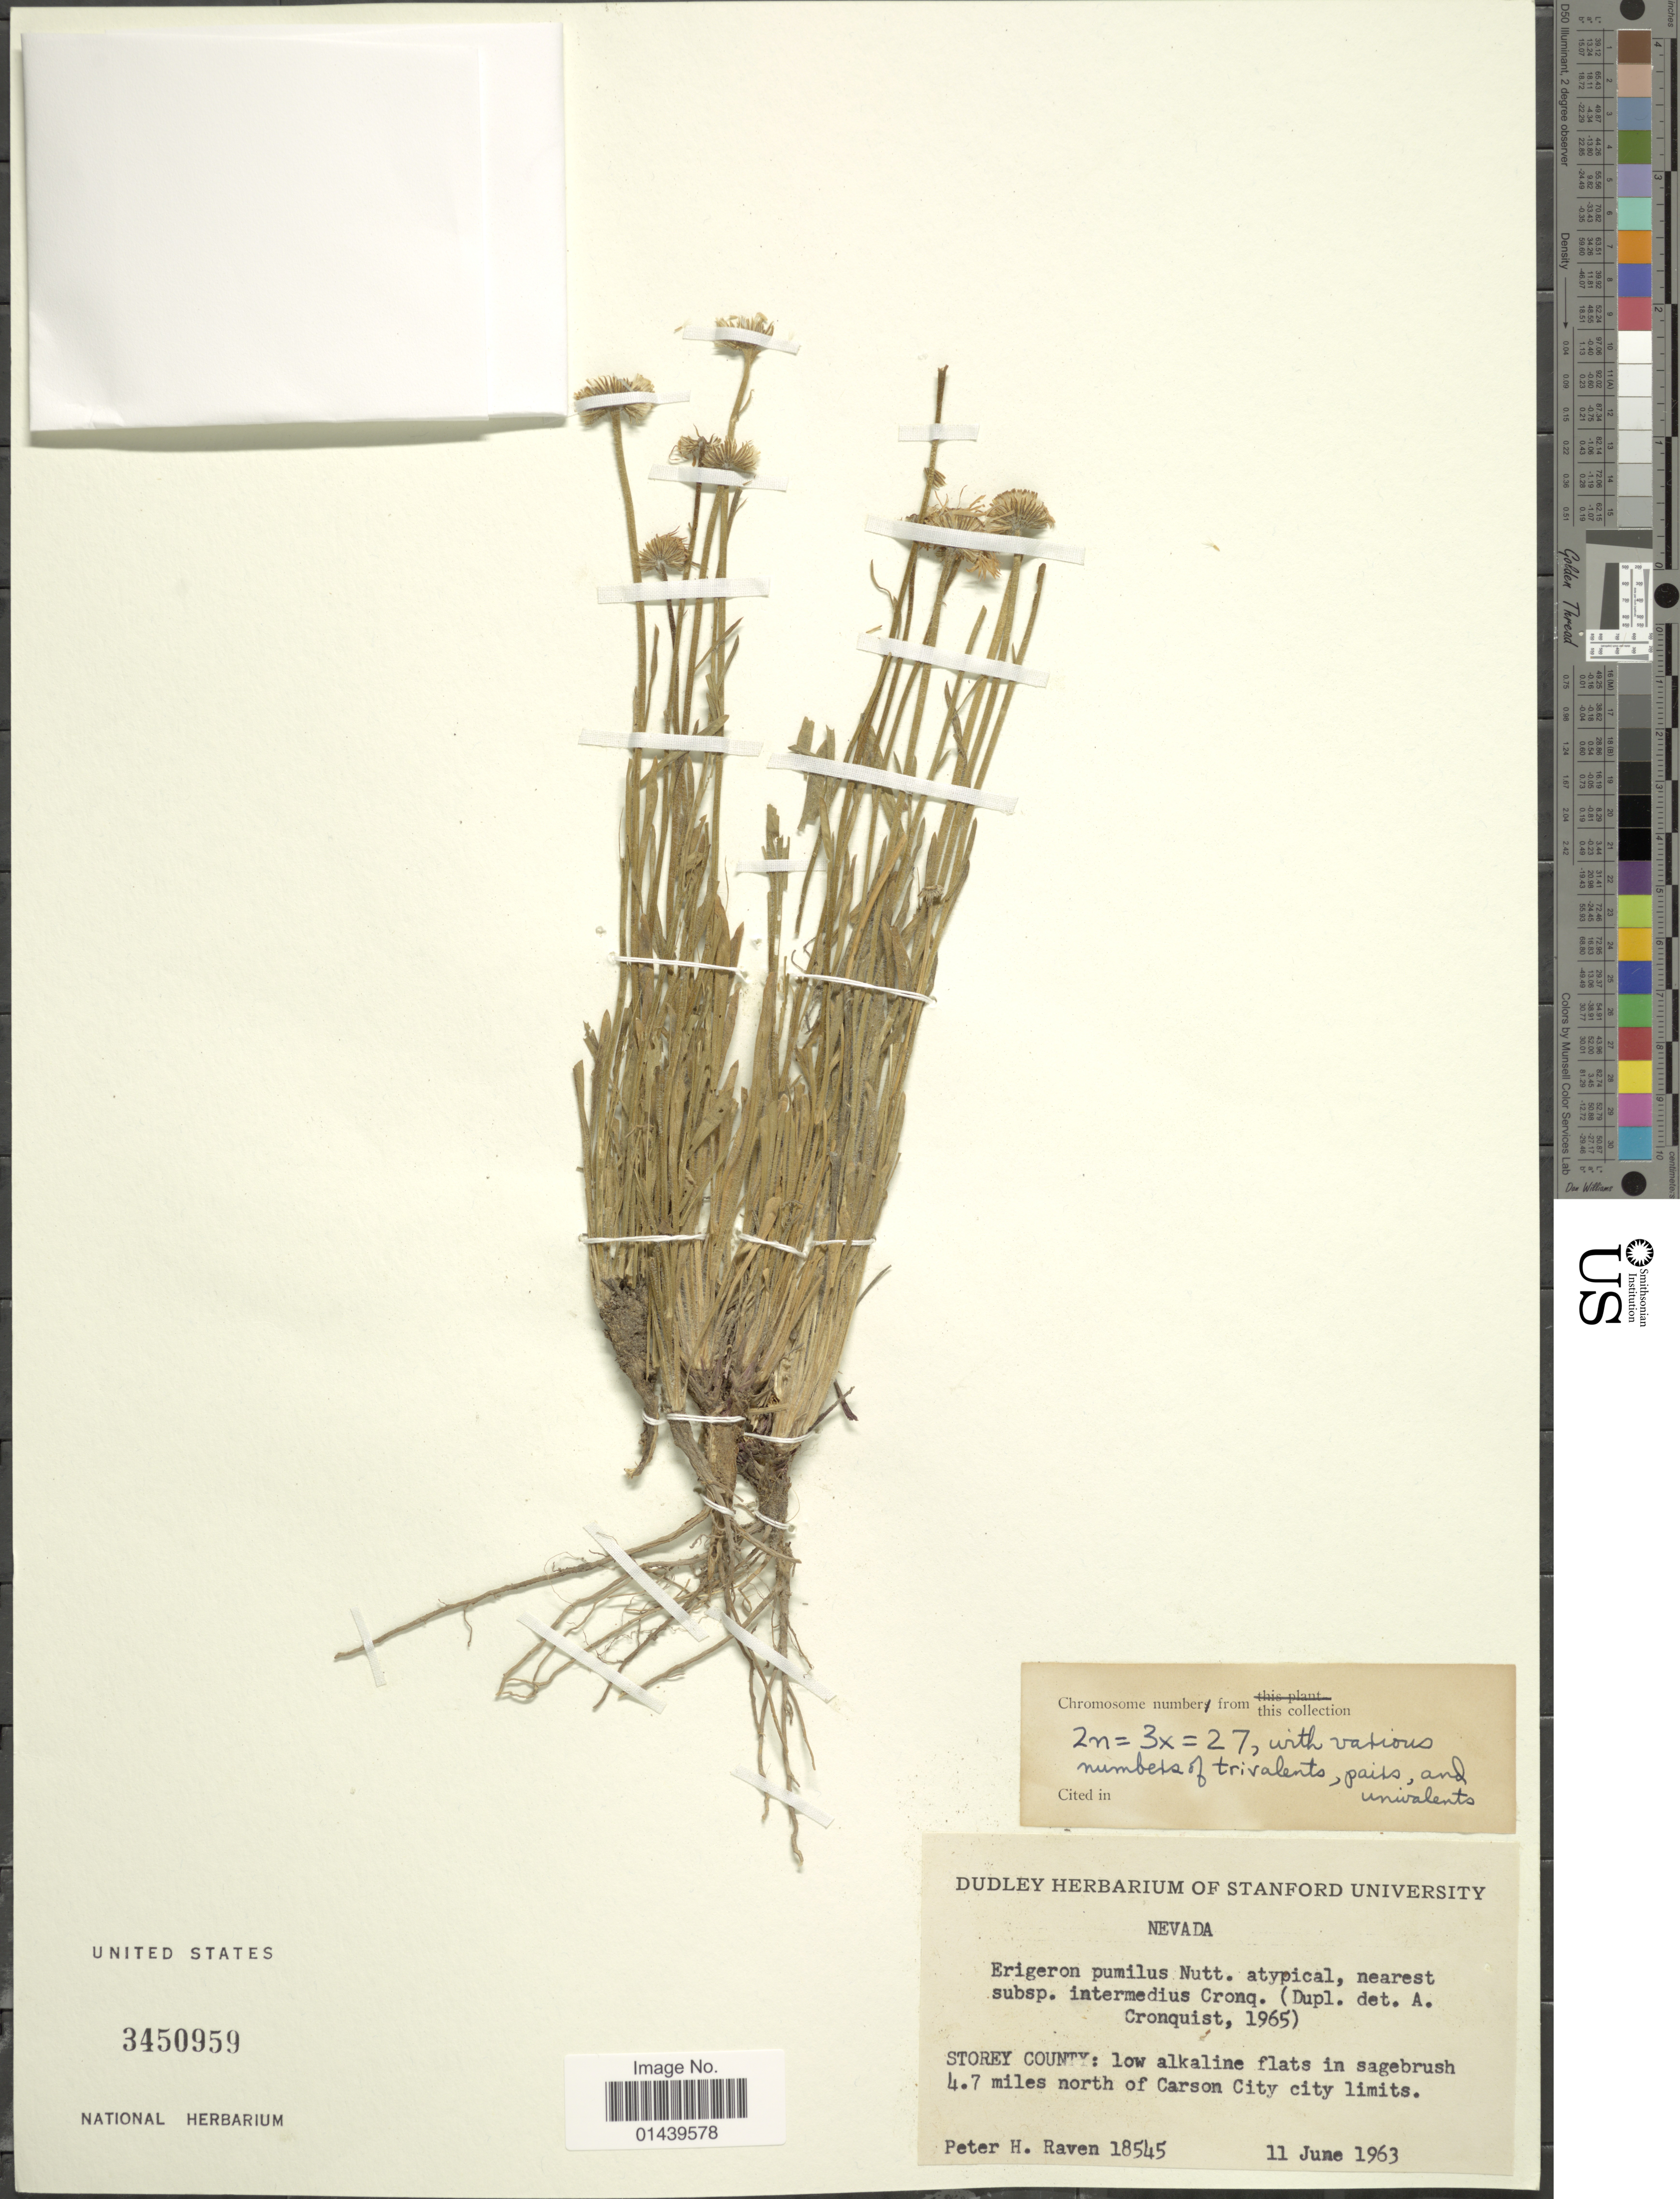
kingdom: Plantae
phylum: Tracheophyta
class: Magnoliopsida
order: Asterales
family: Asteraceae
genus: Erigeron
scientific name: Erigeron pumilus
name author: Nutt.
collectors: P. Raven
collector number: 18545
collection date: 1963-06-11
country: United States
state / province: Nevada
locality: Storey County: low alkaline flats in sagebrush 4.7 miles north of Carson City city limits.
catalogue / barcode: US 3450959